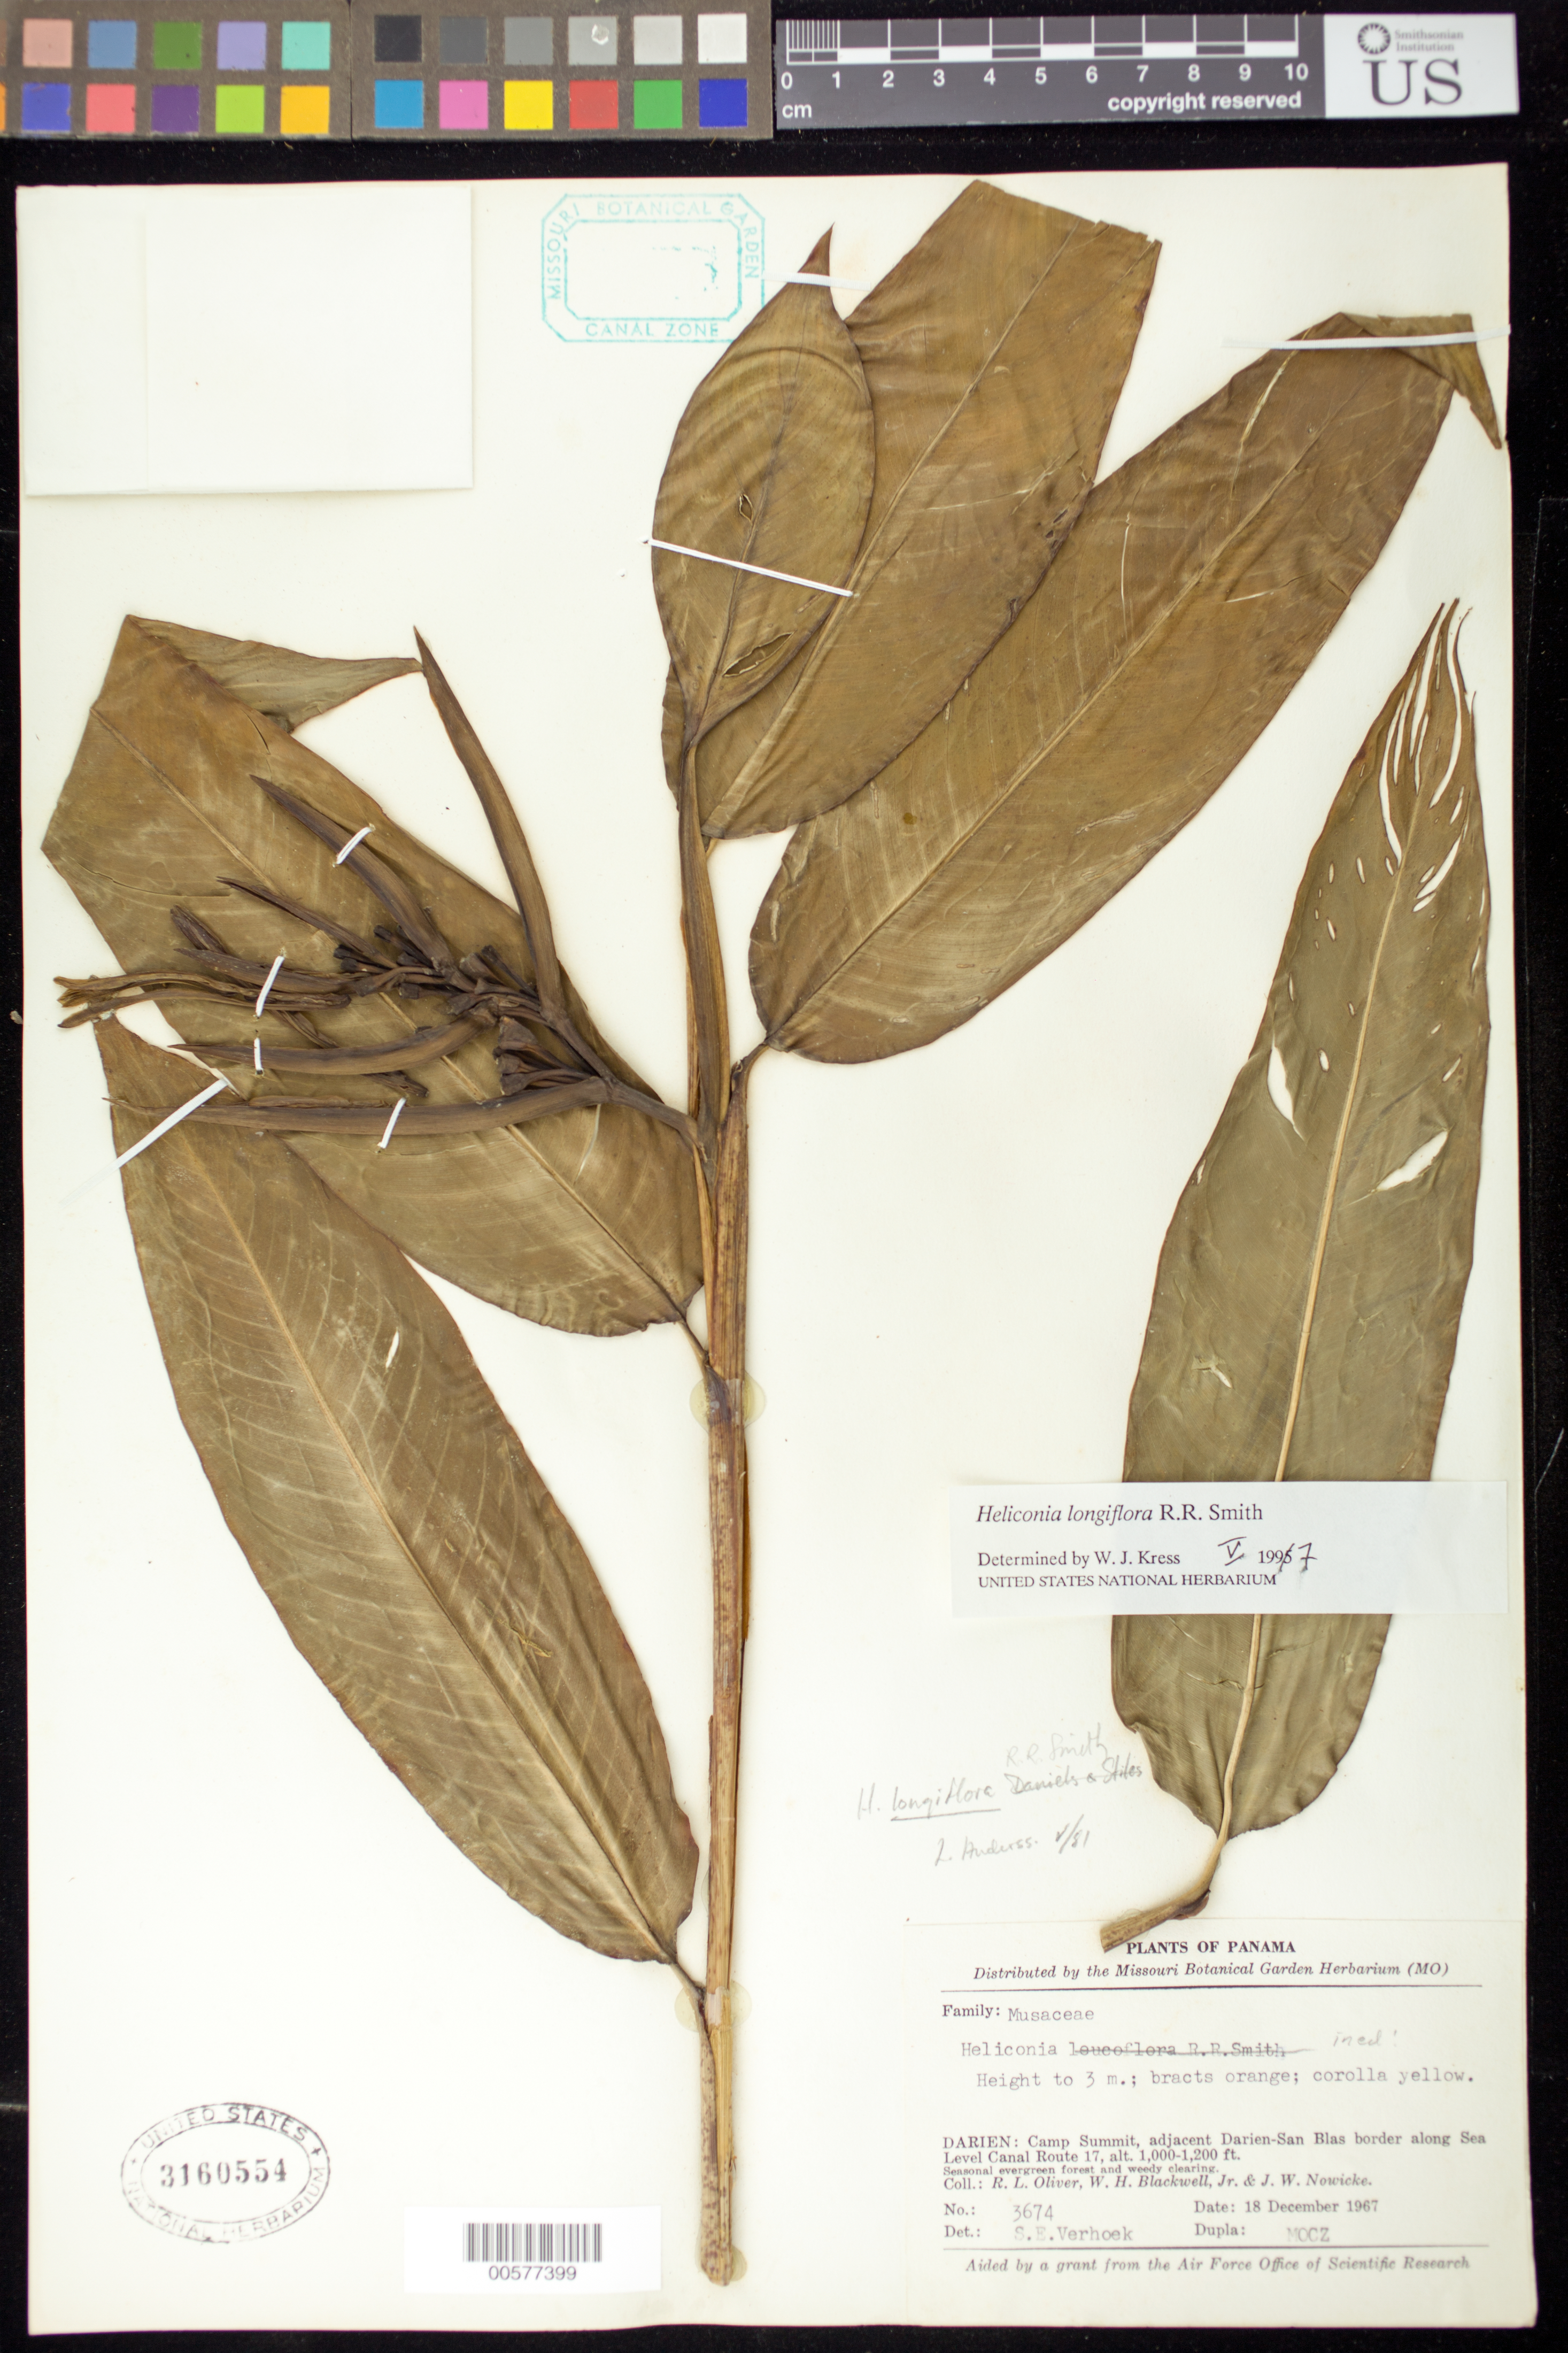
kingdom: Plantae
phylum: Tracheophyta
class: Liliopsida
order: Zingiberales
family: Heliconiaceae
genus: Heliconia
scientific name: Heliconia longiflora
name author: R.R. Sm.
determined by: Andersson, [Bengt] Lennart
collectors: R. L. Oliver, W. H. Blackwell & C. W. Burger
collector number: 3674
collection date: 1967-12-18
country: Panama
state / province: Darién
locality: Camp Summit, adjacent Darien-San Blas border along Sea Level Canal Route 17.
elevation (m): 305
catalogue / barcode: US 3160554